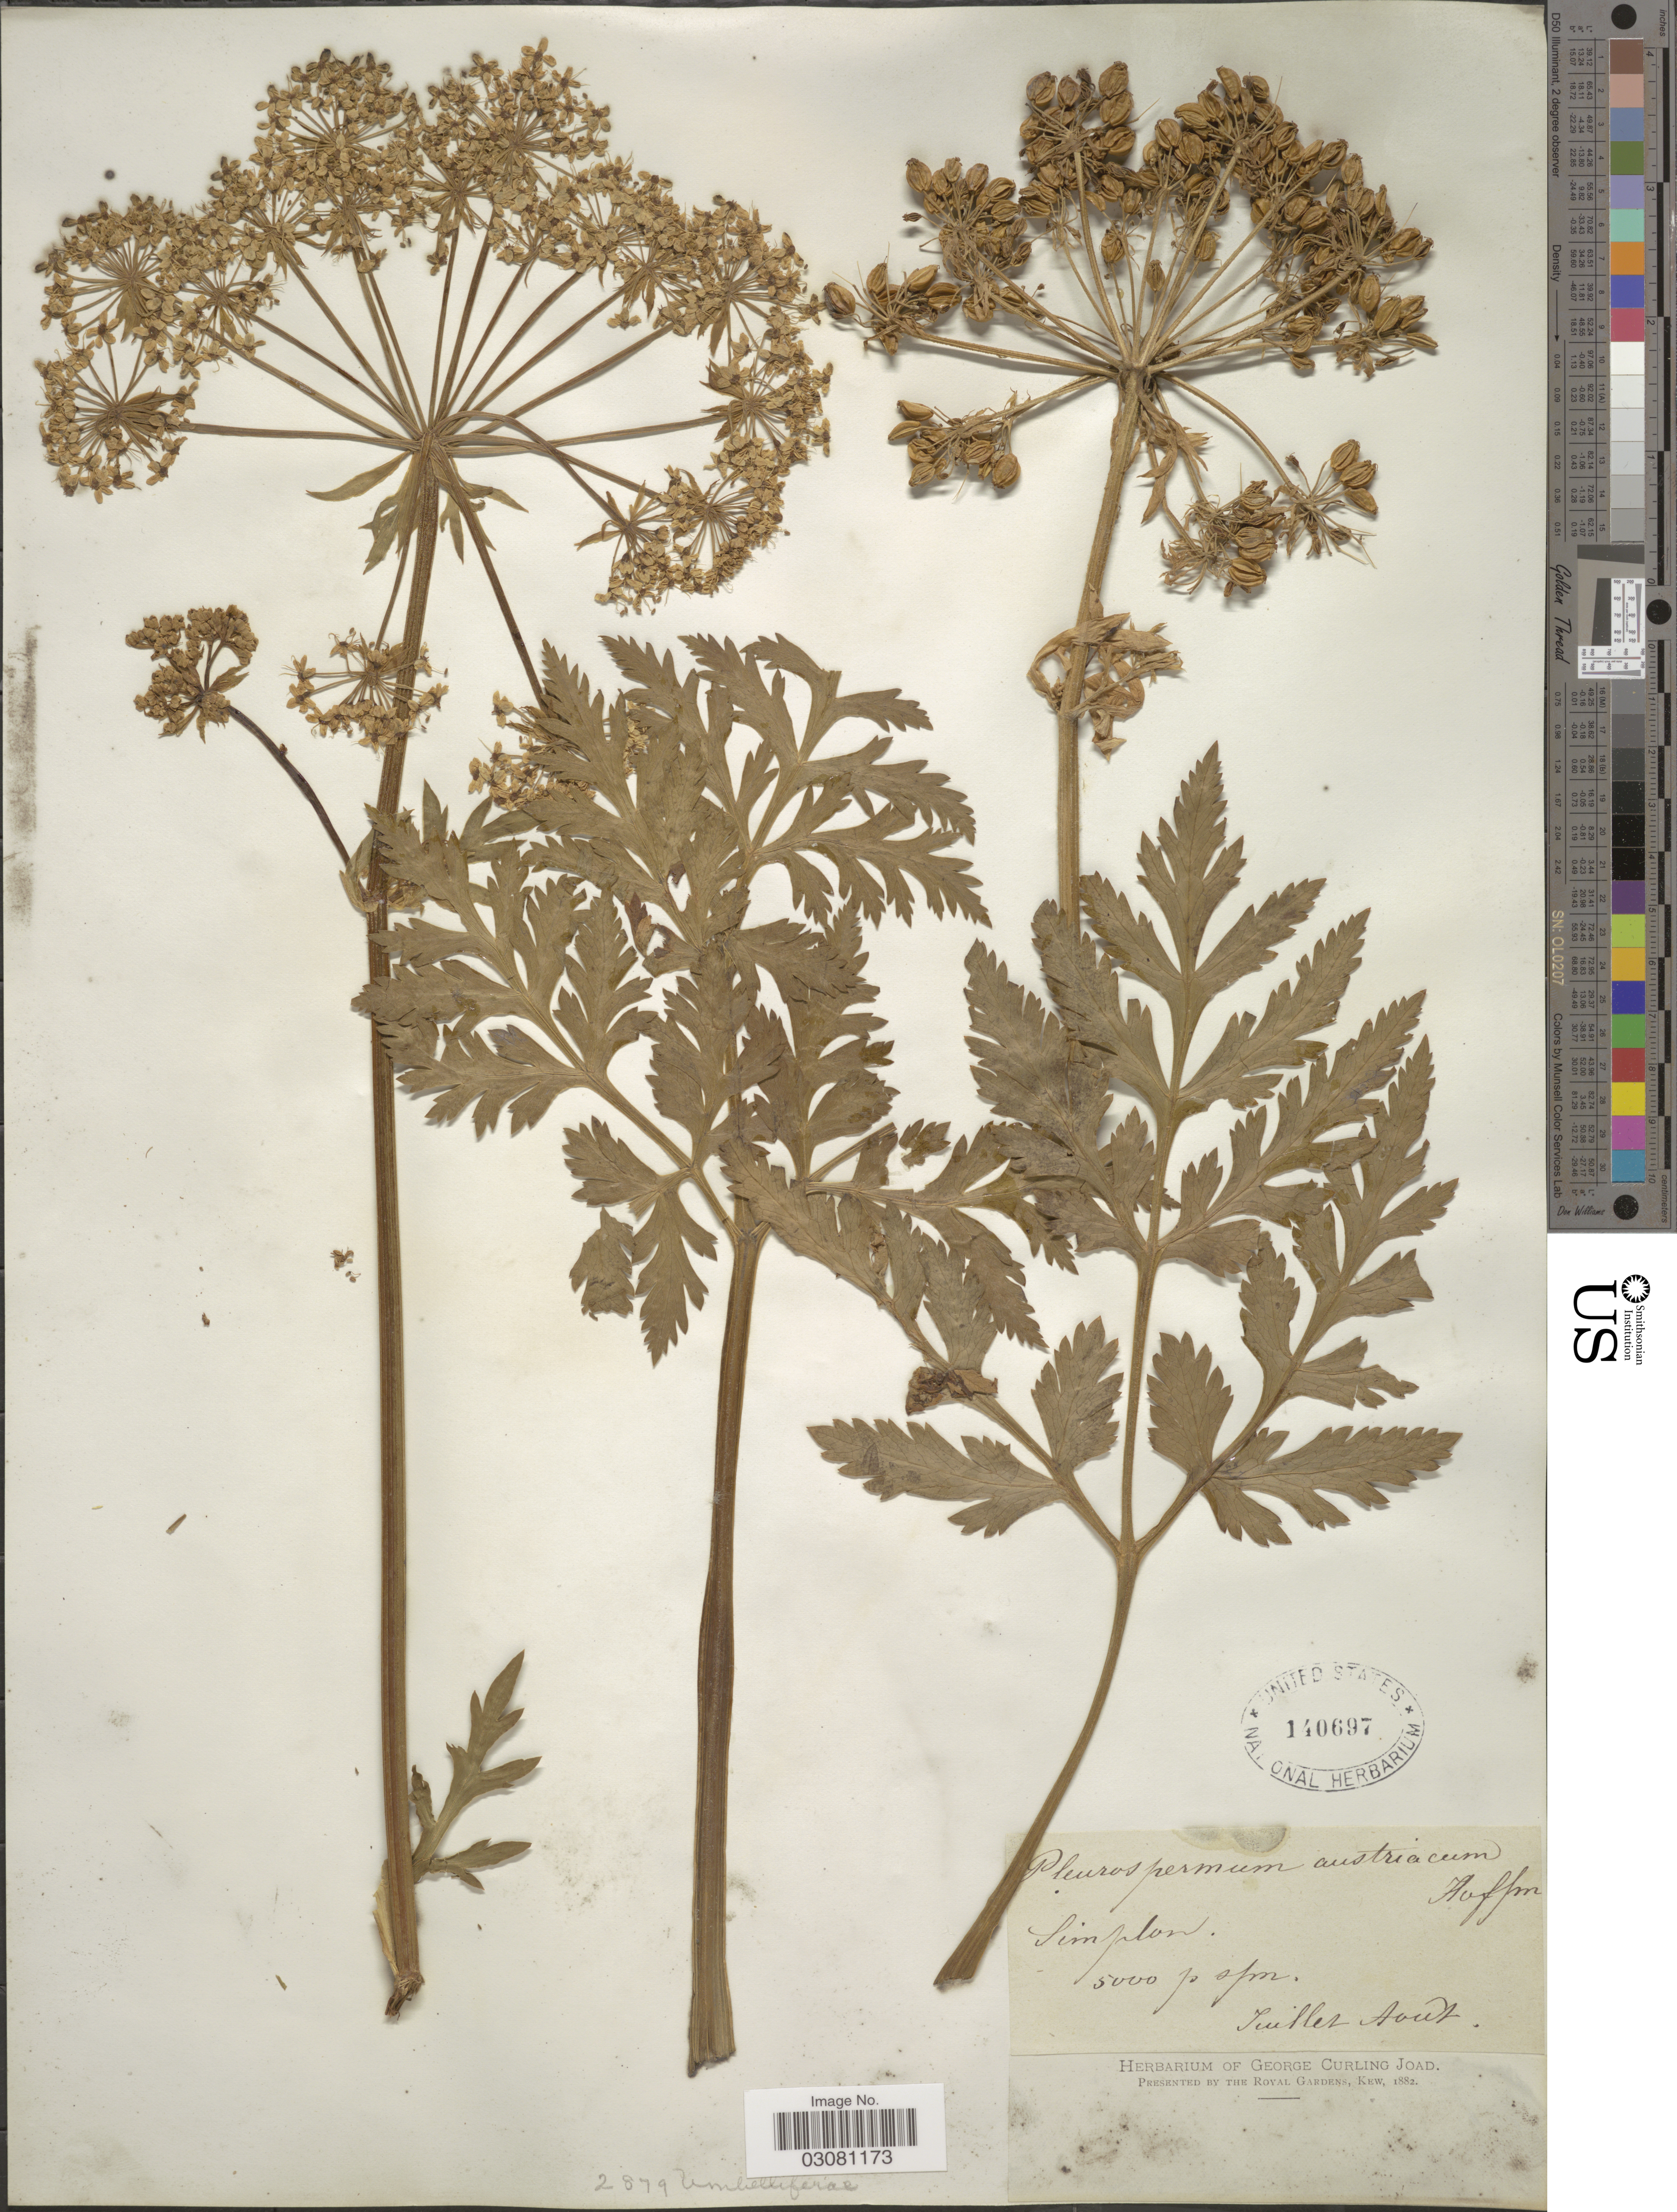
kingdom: Plantae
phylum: Tracheophyta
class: Magnoliopsida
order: Apiales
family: Apiaceae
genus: Pleurospermum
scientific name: Pleurospermum austriacum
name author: (L.) Hoffm.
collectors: ex herb. George Curling Joad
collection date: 1882-07/1882-08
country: Switzerland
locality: Simplon.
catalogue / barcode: US 140697